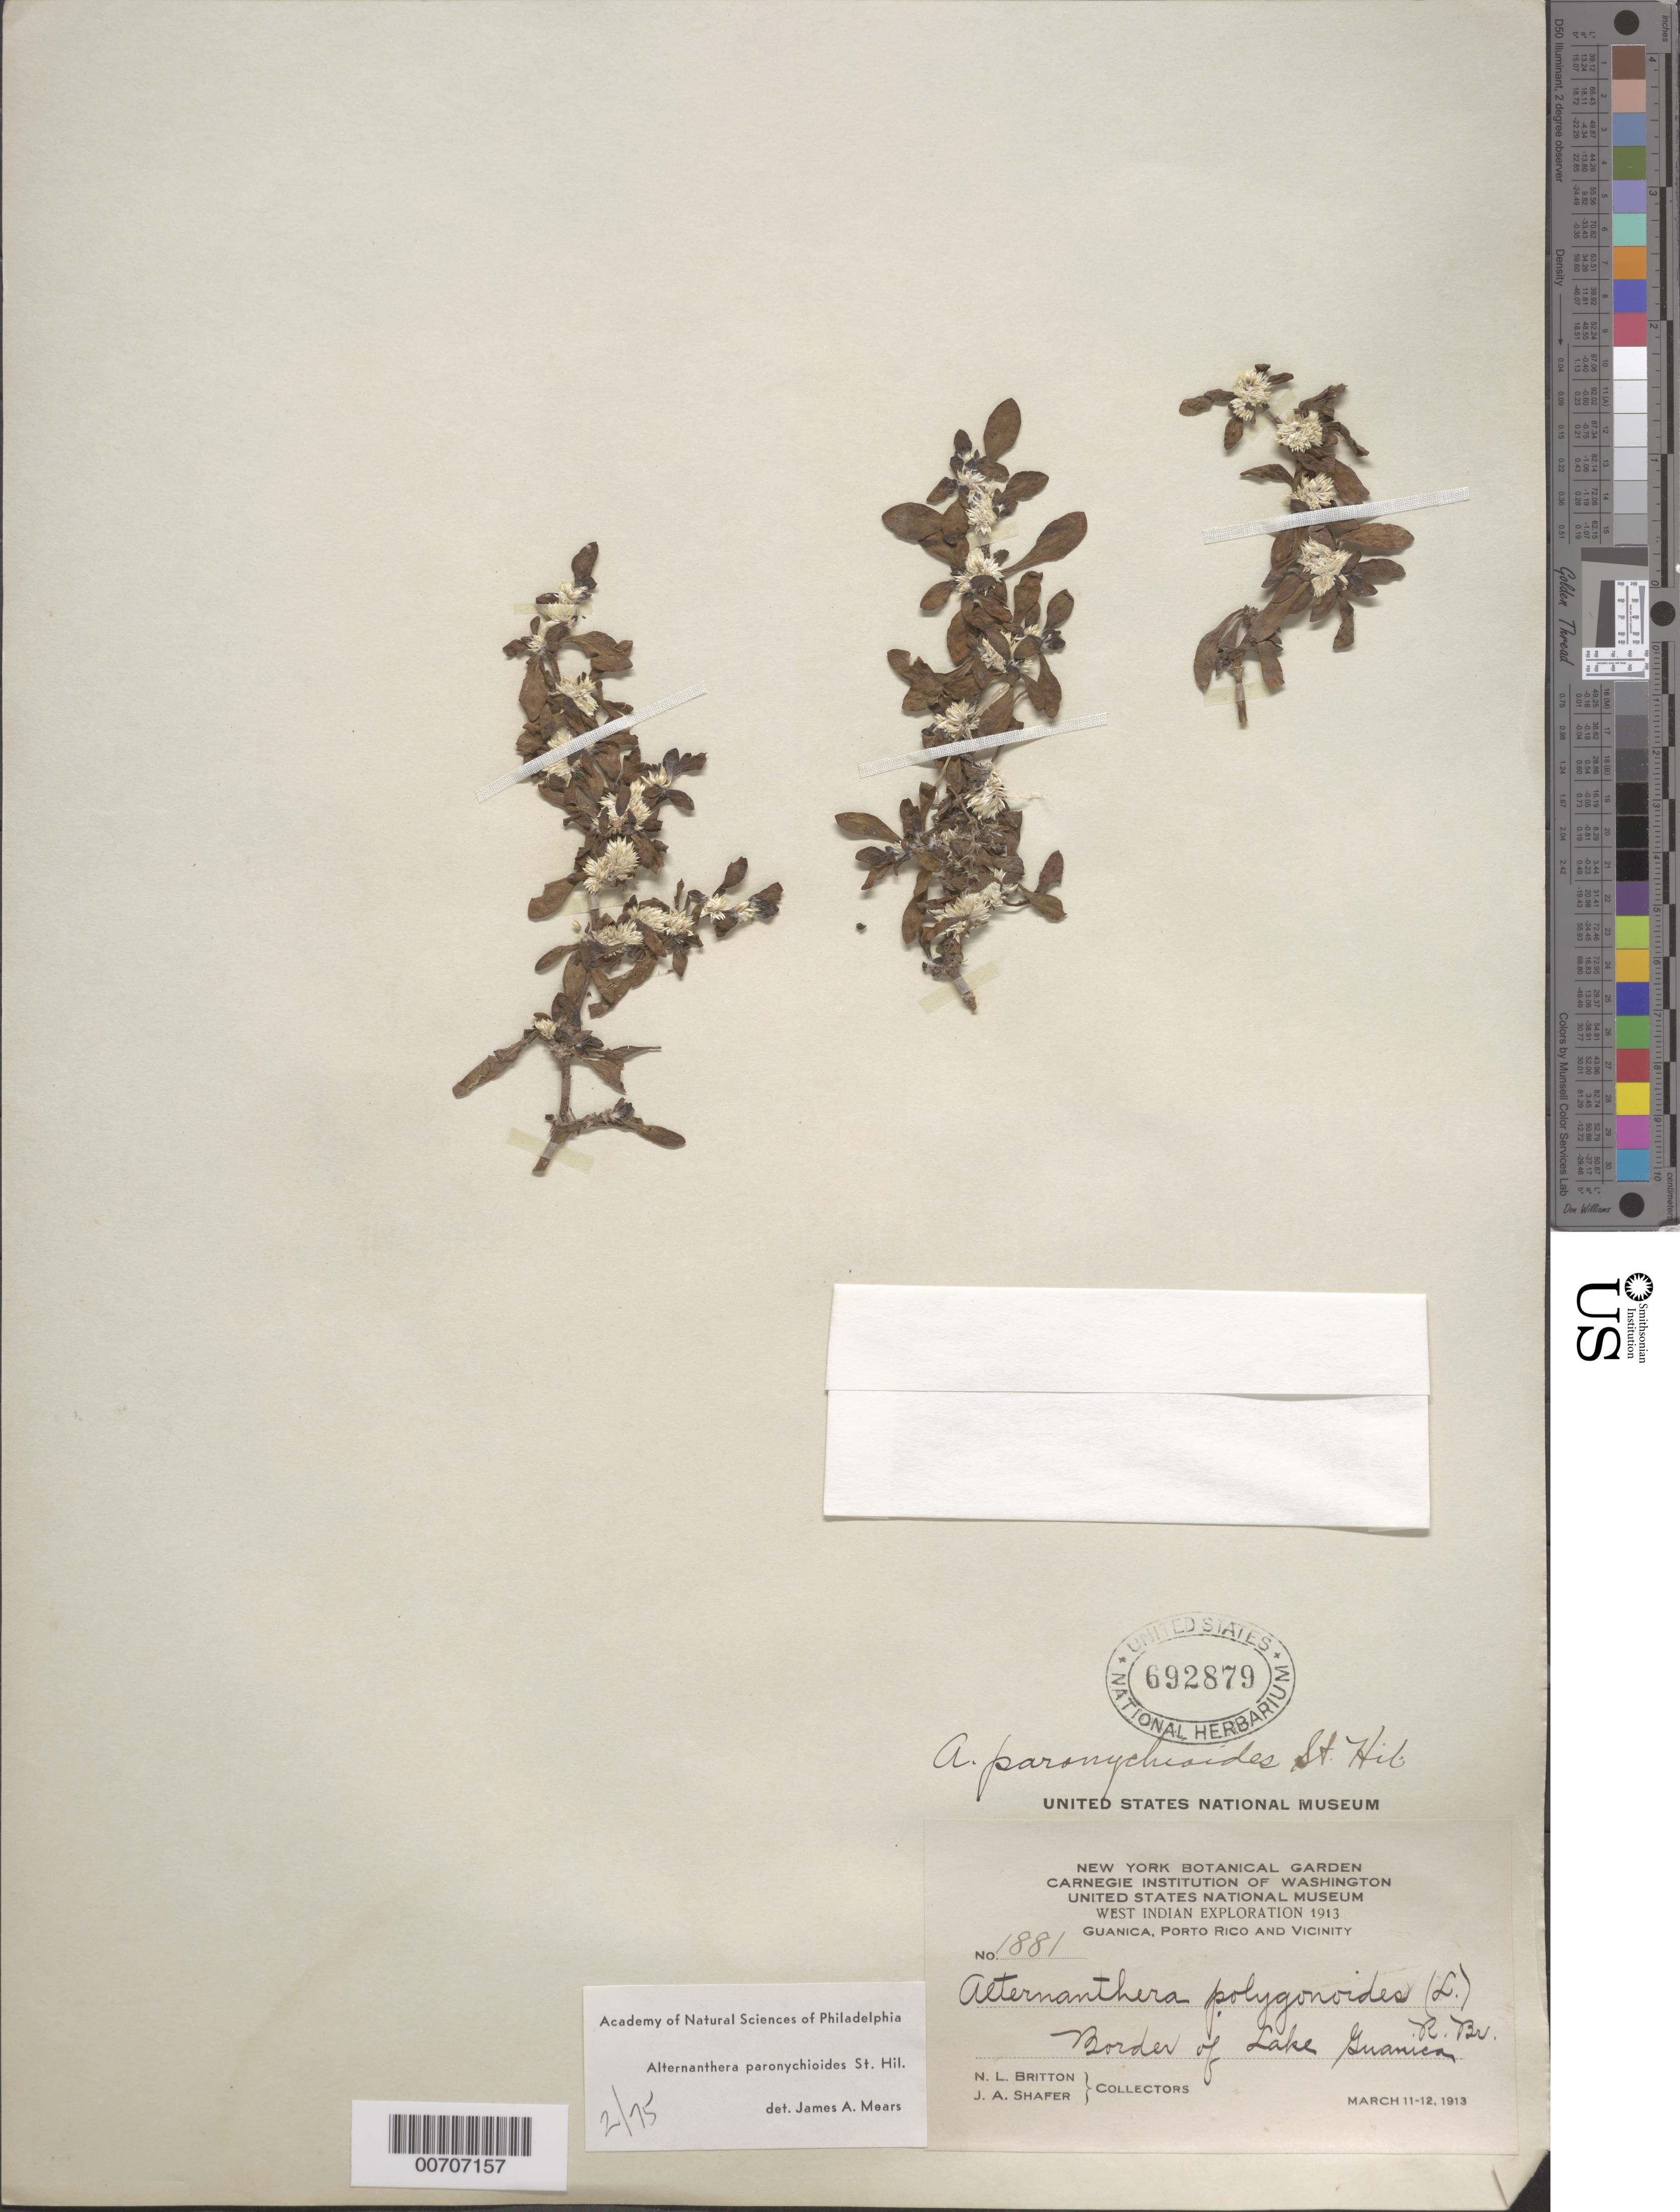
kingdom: Plantae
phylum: Tracheophyta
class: Magnoliopsida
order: Caryophyllales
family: Amaranthaceae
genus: Alternanthera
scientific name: Alternanthera paronychioides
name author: A. St.-Hil.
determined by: Mears, J. A., (PH), Academy of Natural Sciences of Philadelphia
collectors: N. Britton & J. A. Shafer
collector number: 1881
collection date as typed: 11 Mar 1913 and 12 Mar 1913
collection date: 1913-03-11,1913-03-12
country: Puerto Rico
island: Greater Antilles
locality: Guanica, vic of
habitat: Border of Lake Guanica.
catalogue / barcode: US 692879